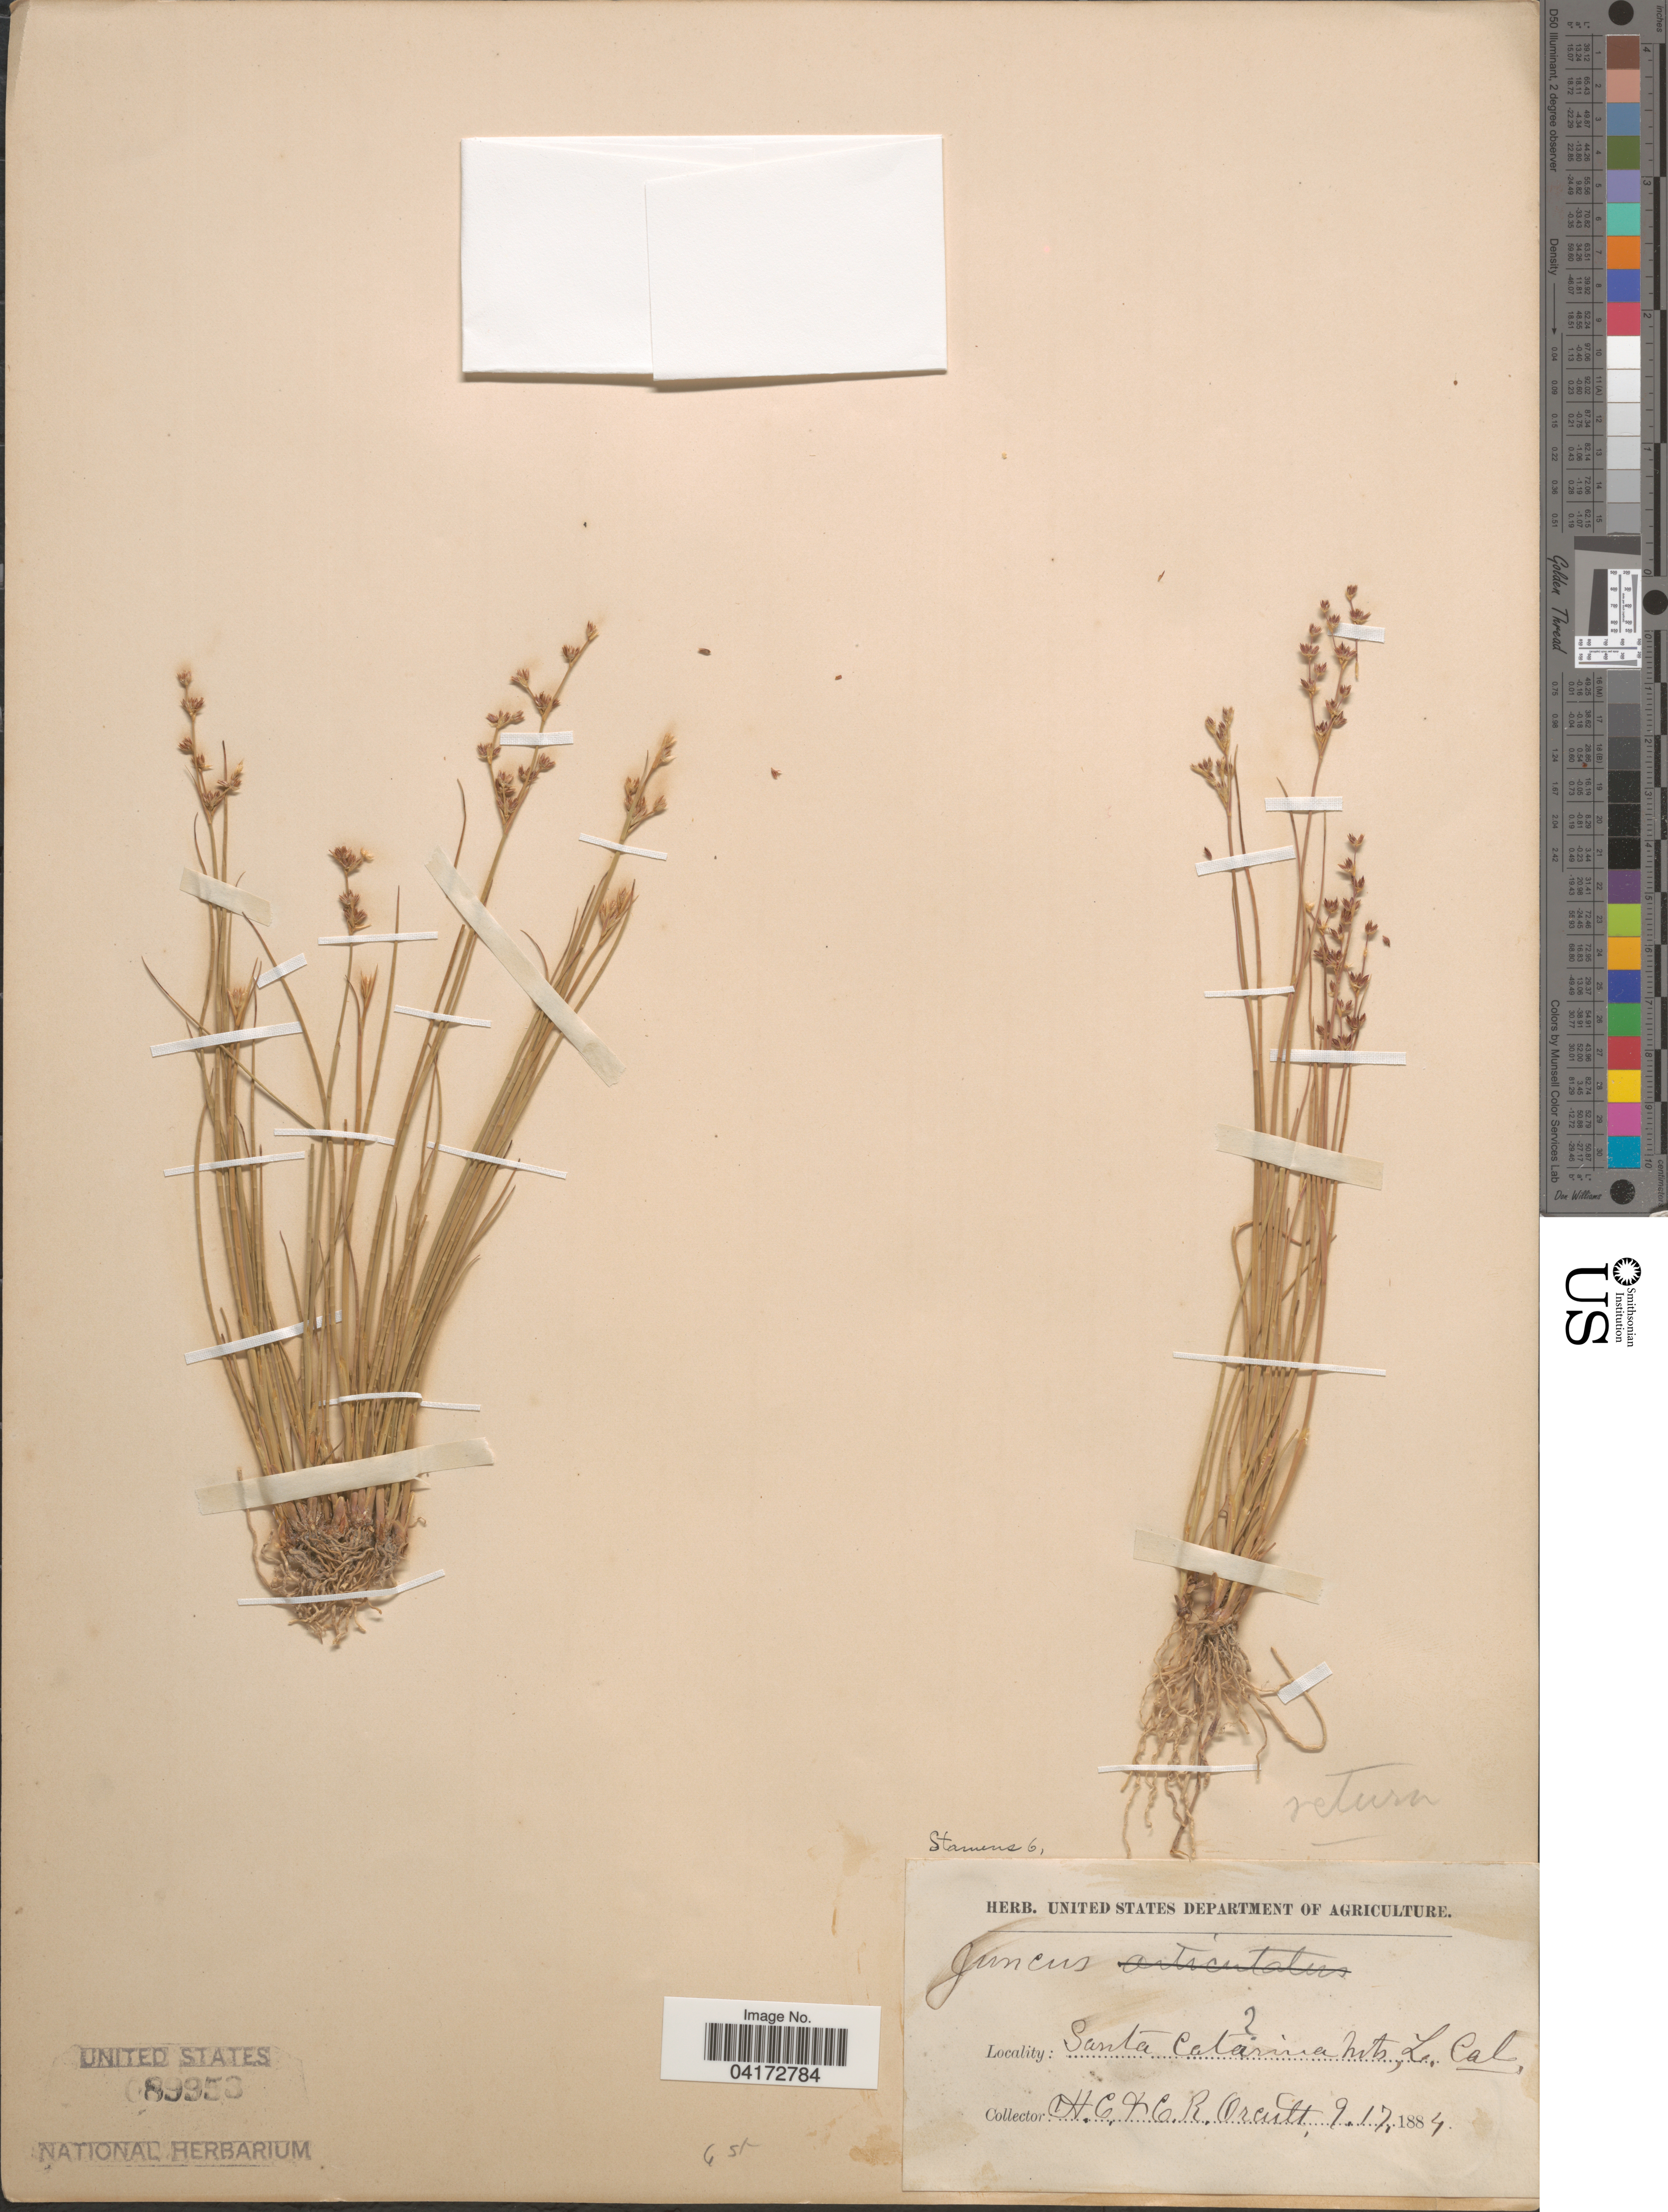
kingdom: Plantae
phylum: Tracheophyta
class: Liliopsida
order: Poales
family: Juncaceae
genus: Juncus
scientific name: Juncus sp.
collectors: H. C. Orcutt & C. R. Orcutt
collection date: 1884-09-17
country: Mexico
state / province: Baja California Norte / Baja California Sur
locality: Santa Catarina Mts, L. Cal.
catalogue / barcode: US 89953